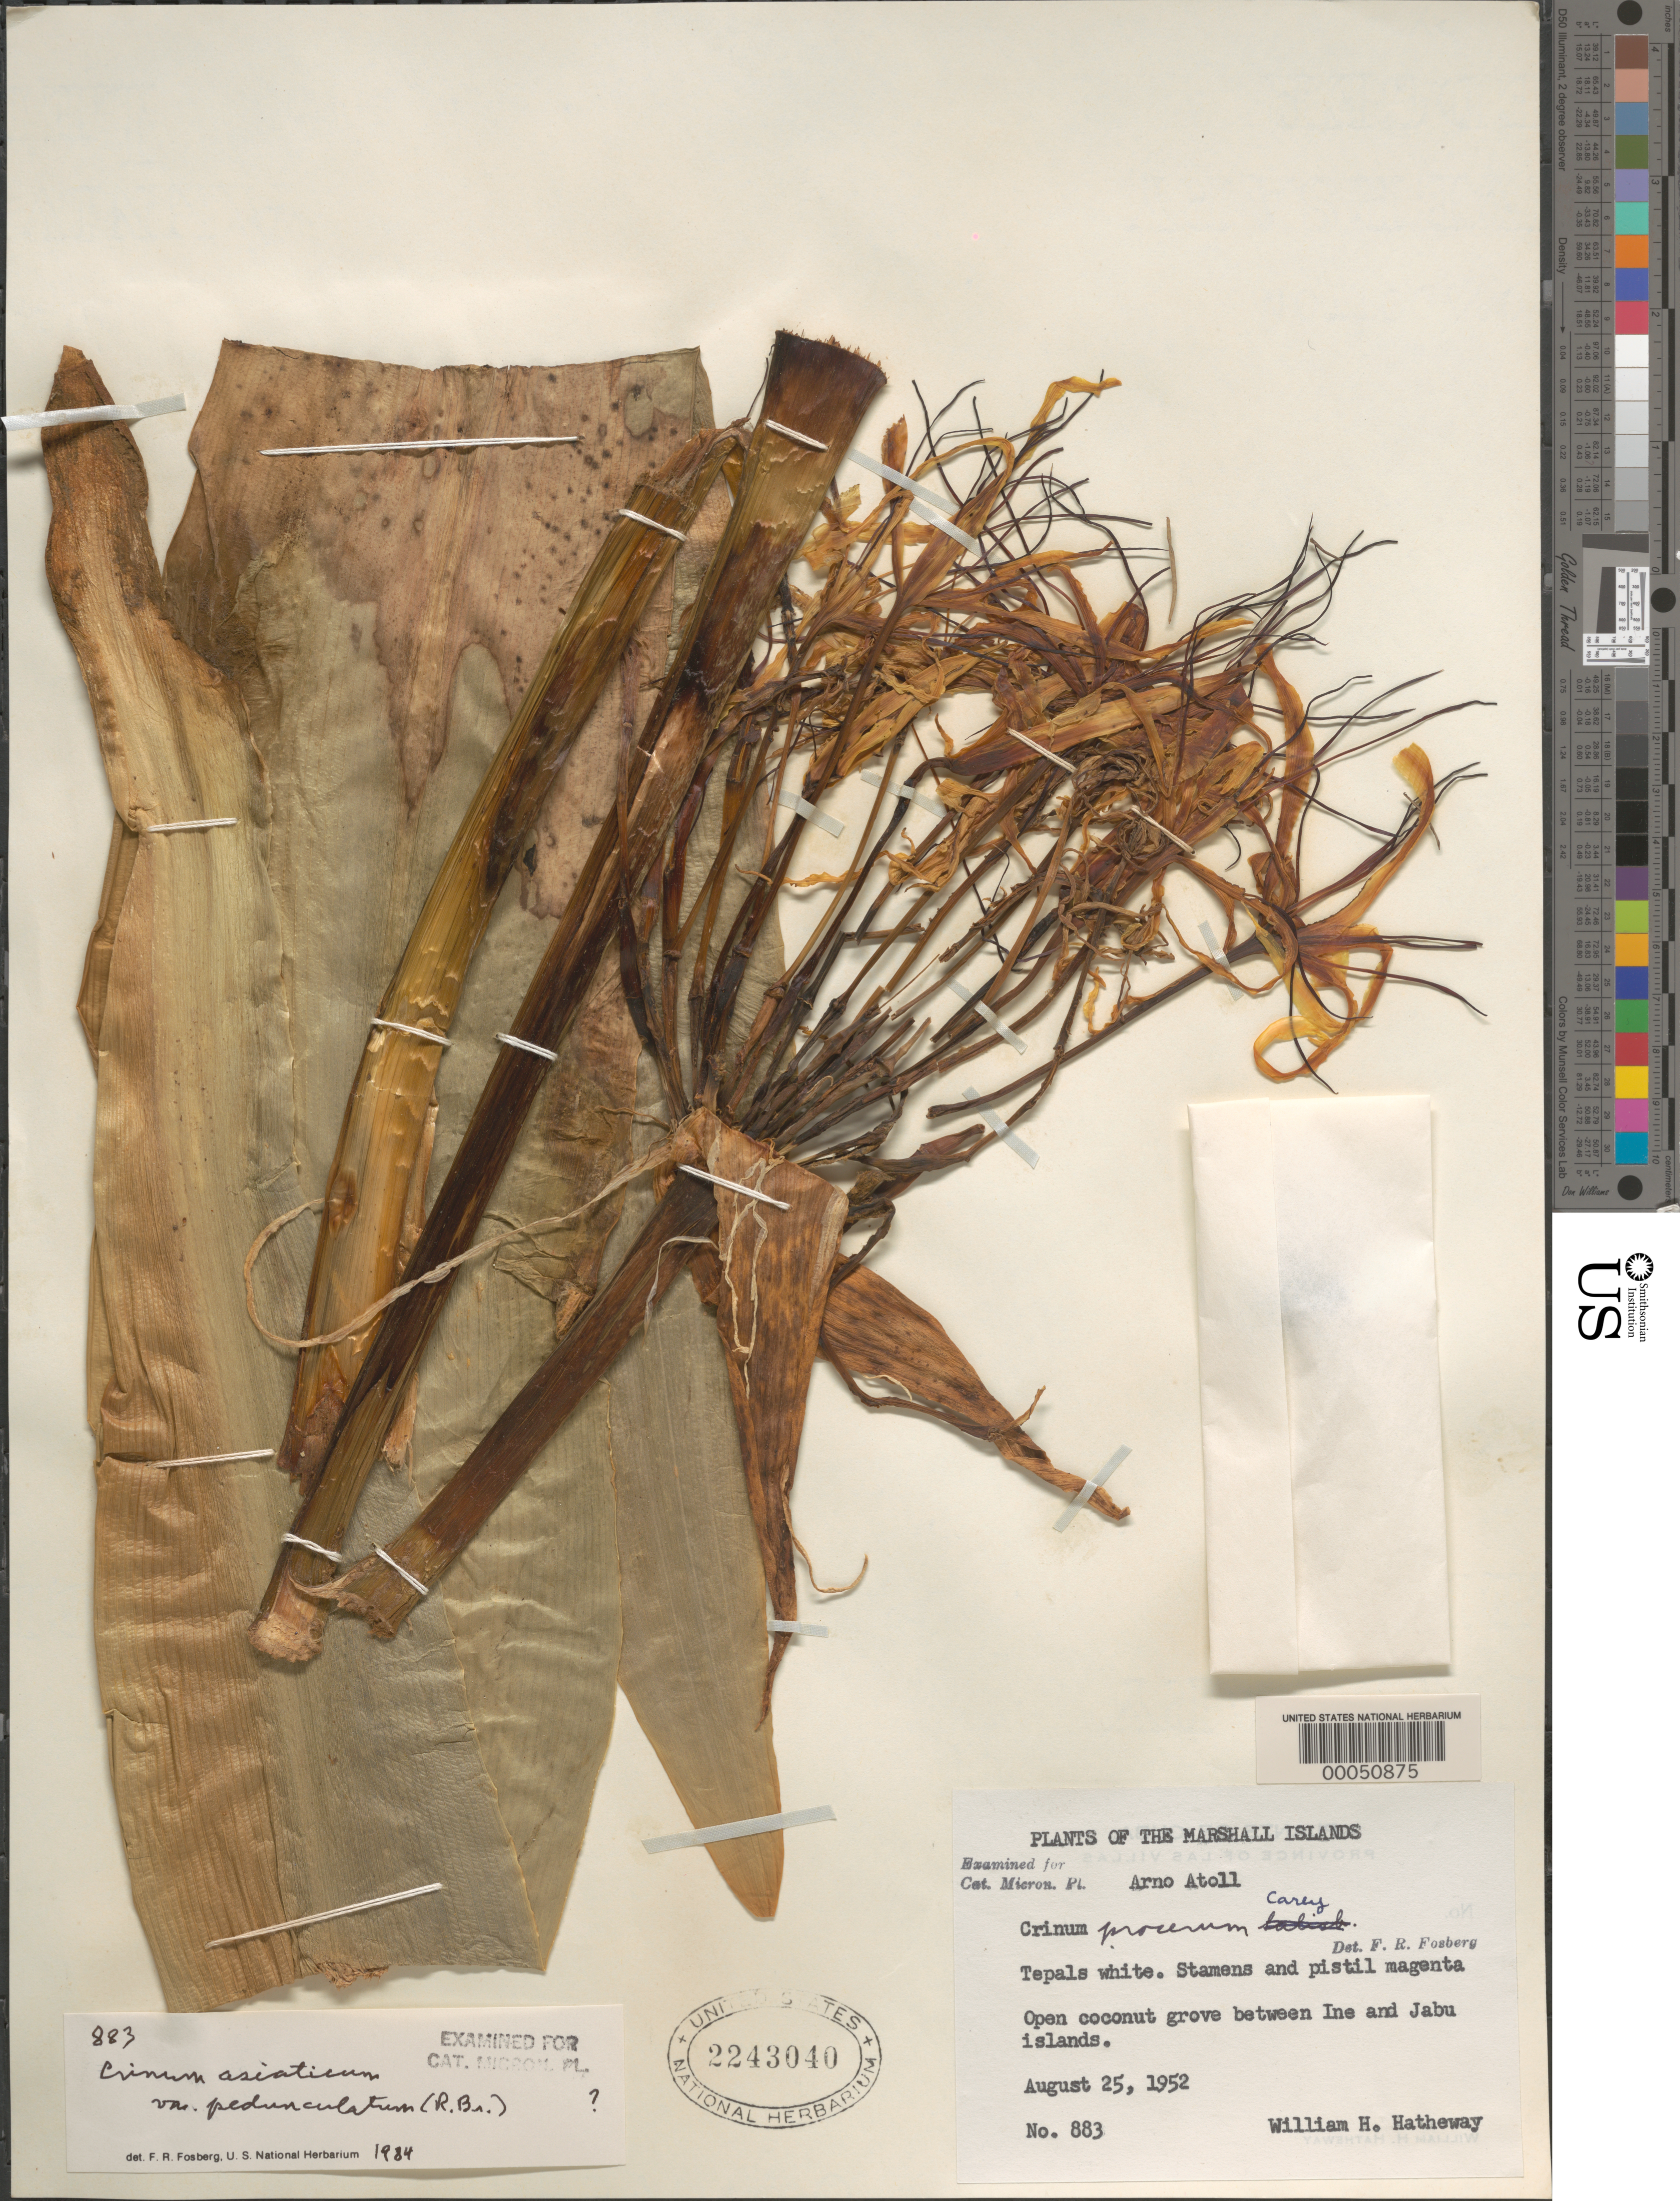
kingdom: Plantae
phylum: Tracheophyta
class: Liliopsida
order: Asparagales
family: Amaryllidaceae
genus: Crinum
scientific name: Crinum asiaticum var. pedunculatum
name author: (R. Br.) Fosberg & Sachet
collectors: W. H. Hatheway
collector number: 883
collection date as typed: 25 Aug 1952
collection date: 1952-08-25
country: Marshall Islands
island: Arno Atoll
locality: between Ine and Jabu Islets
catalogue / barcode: US 2243040